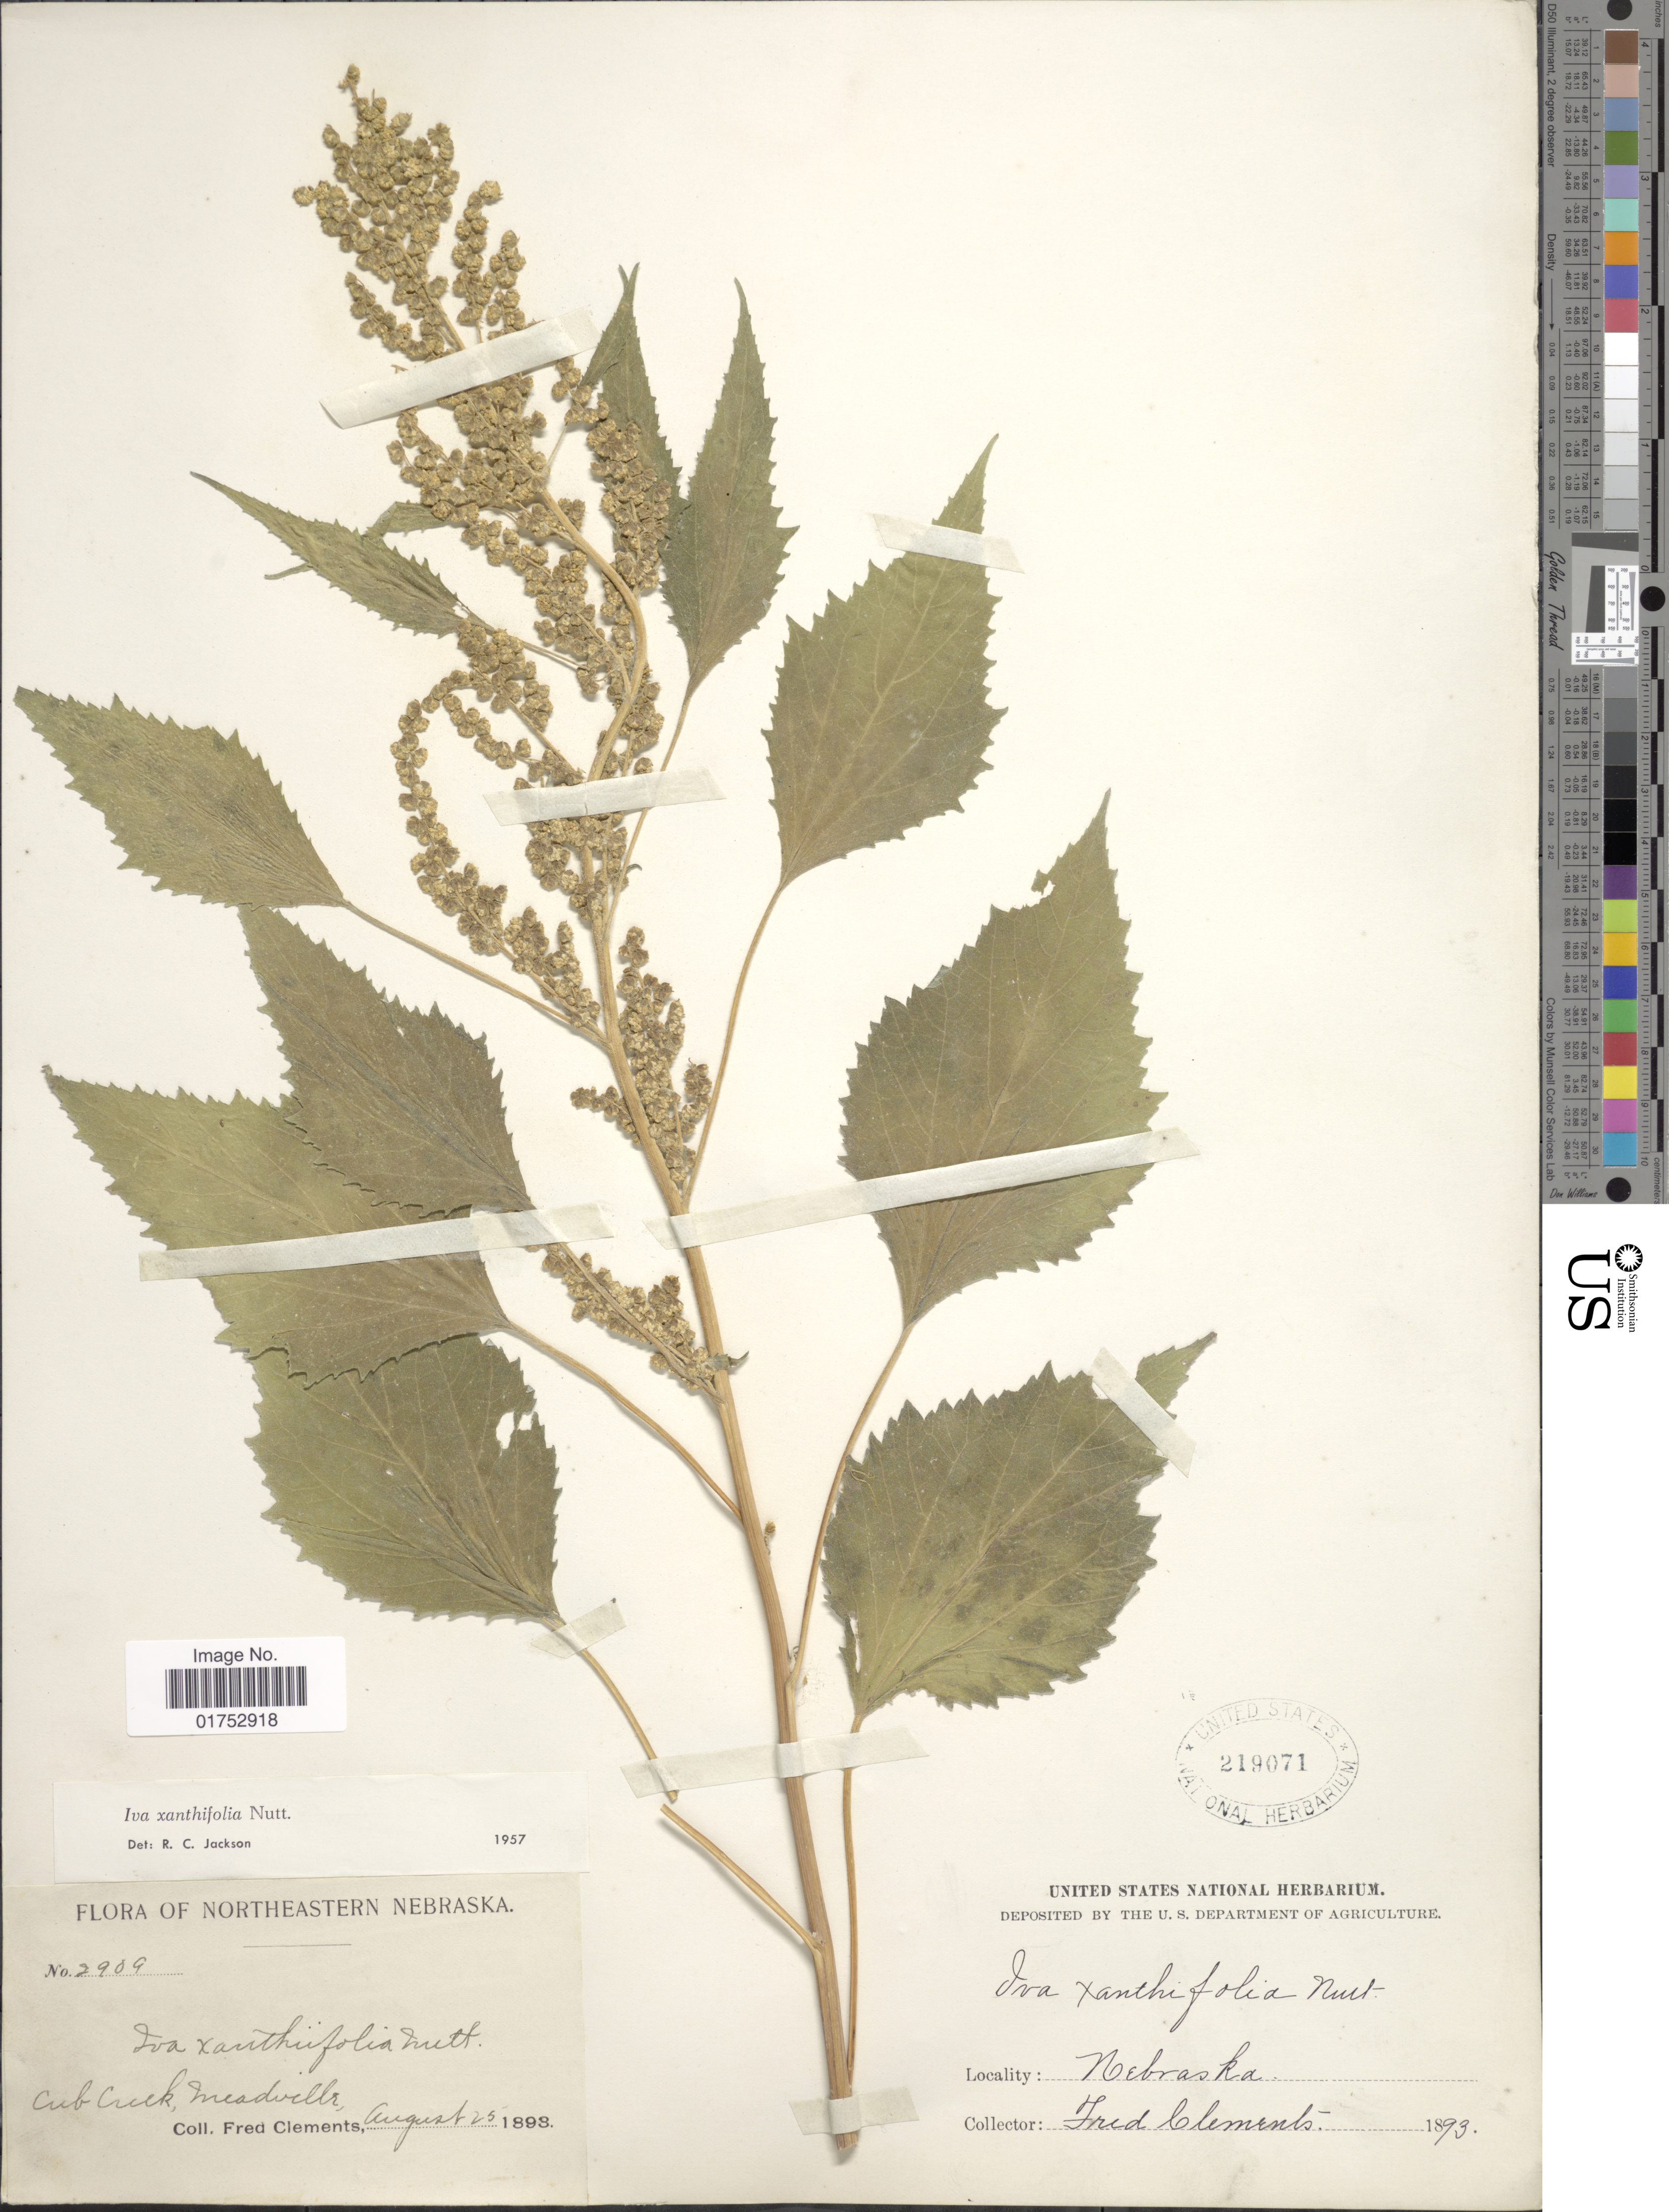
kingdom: Plantae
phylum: Tracheophyta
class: Magnoliopsida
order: Asterales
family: Asteraceae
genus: Iva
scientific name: Iva xanthifolia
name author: Nutt.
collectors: F. Clements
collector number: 2909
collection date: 1898-08-25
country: United States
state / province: Nebraska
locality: Northeastern Nebraska, Cub Creek, , Meadville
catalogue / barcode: US 219071